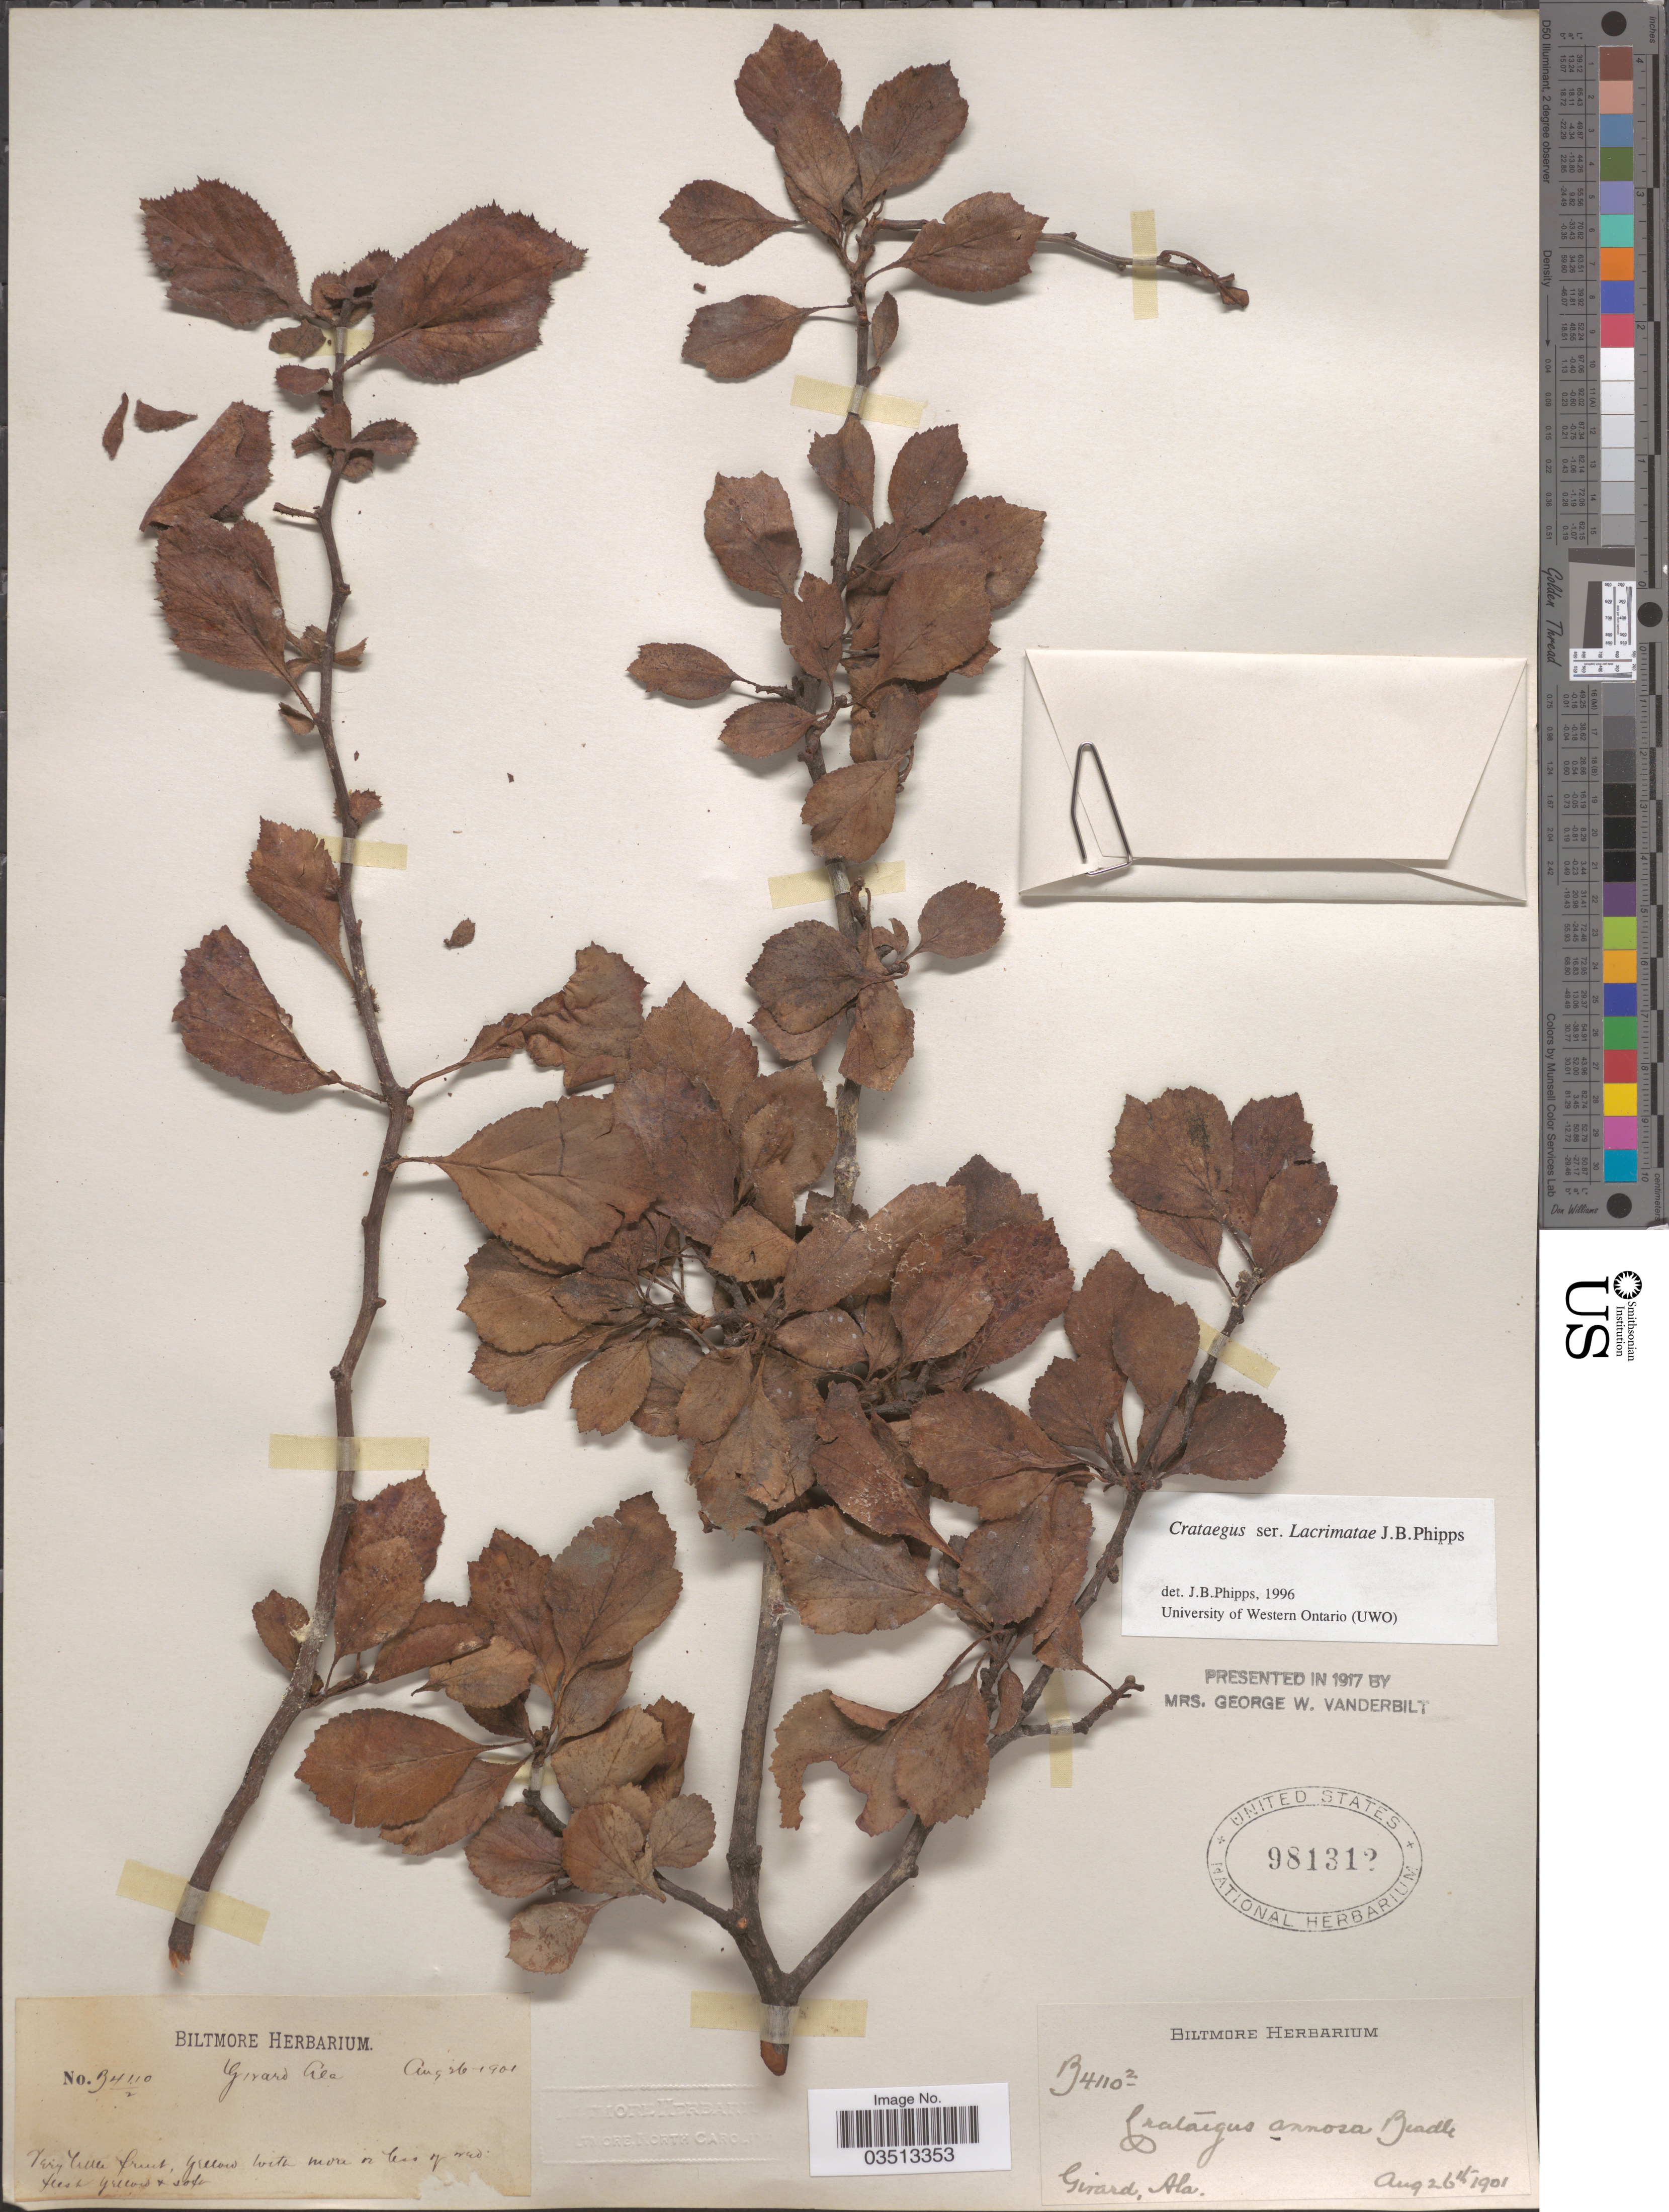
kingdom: Plantae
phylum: Tracheophyta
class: Magnoliopsida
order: Rosales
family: Rosaceae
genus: Crataegus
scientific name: Crataegus annosa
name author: Beadle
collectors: ex herb. Biltmore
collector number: B4110/2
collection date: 1901-08-26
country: United States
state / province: Alabama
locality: Girard.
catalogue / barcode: US 981312